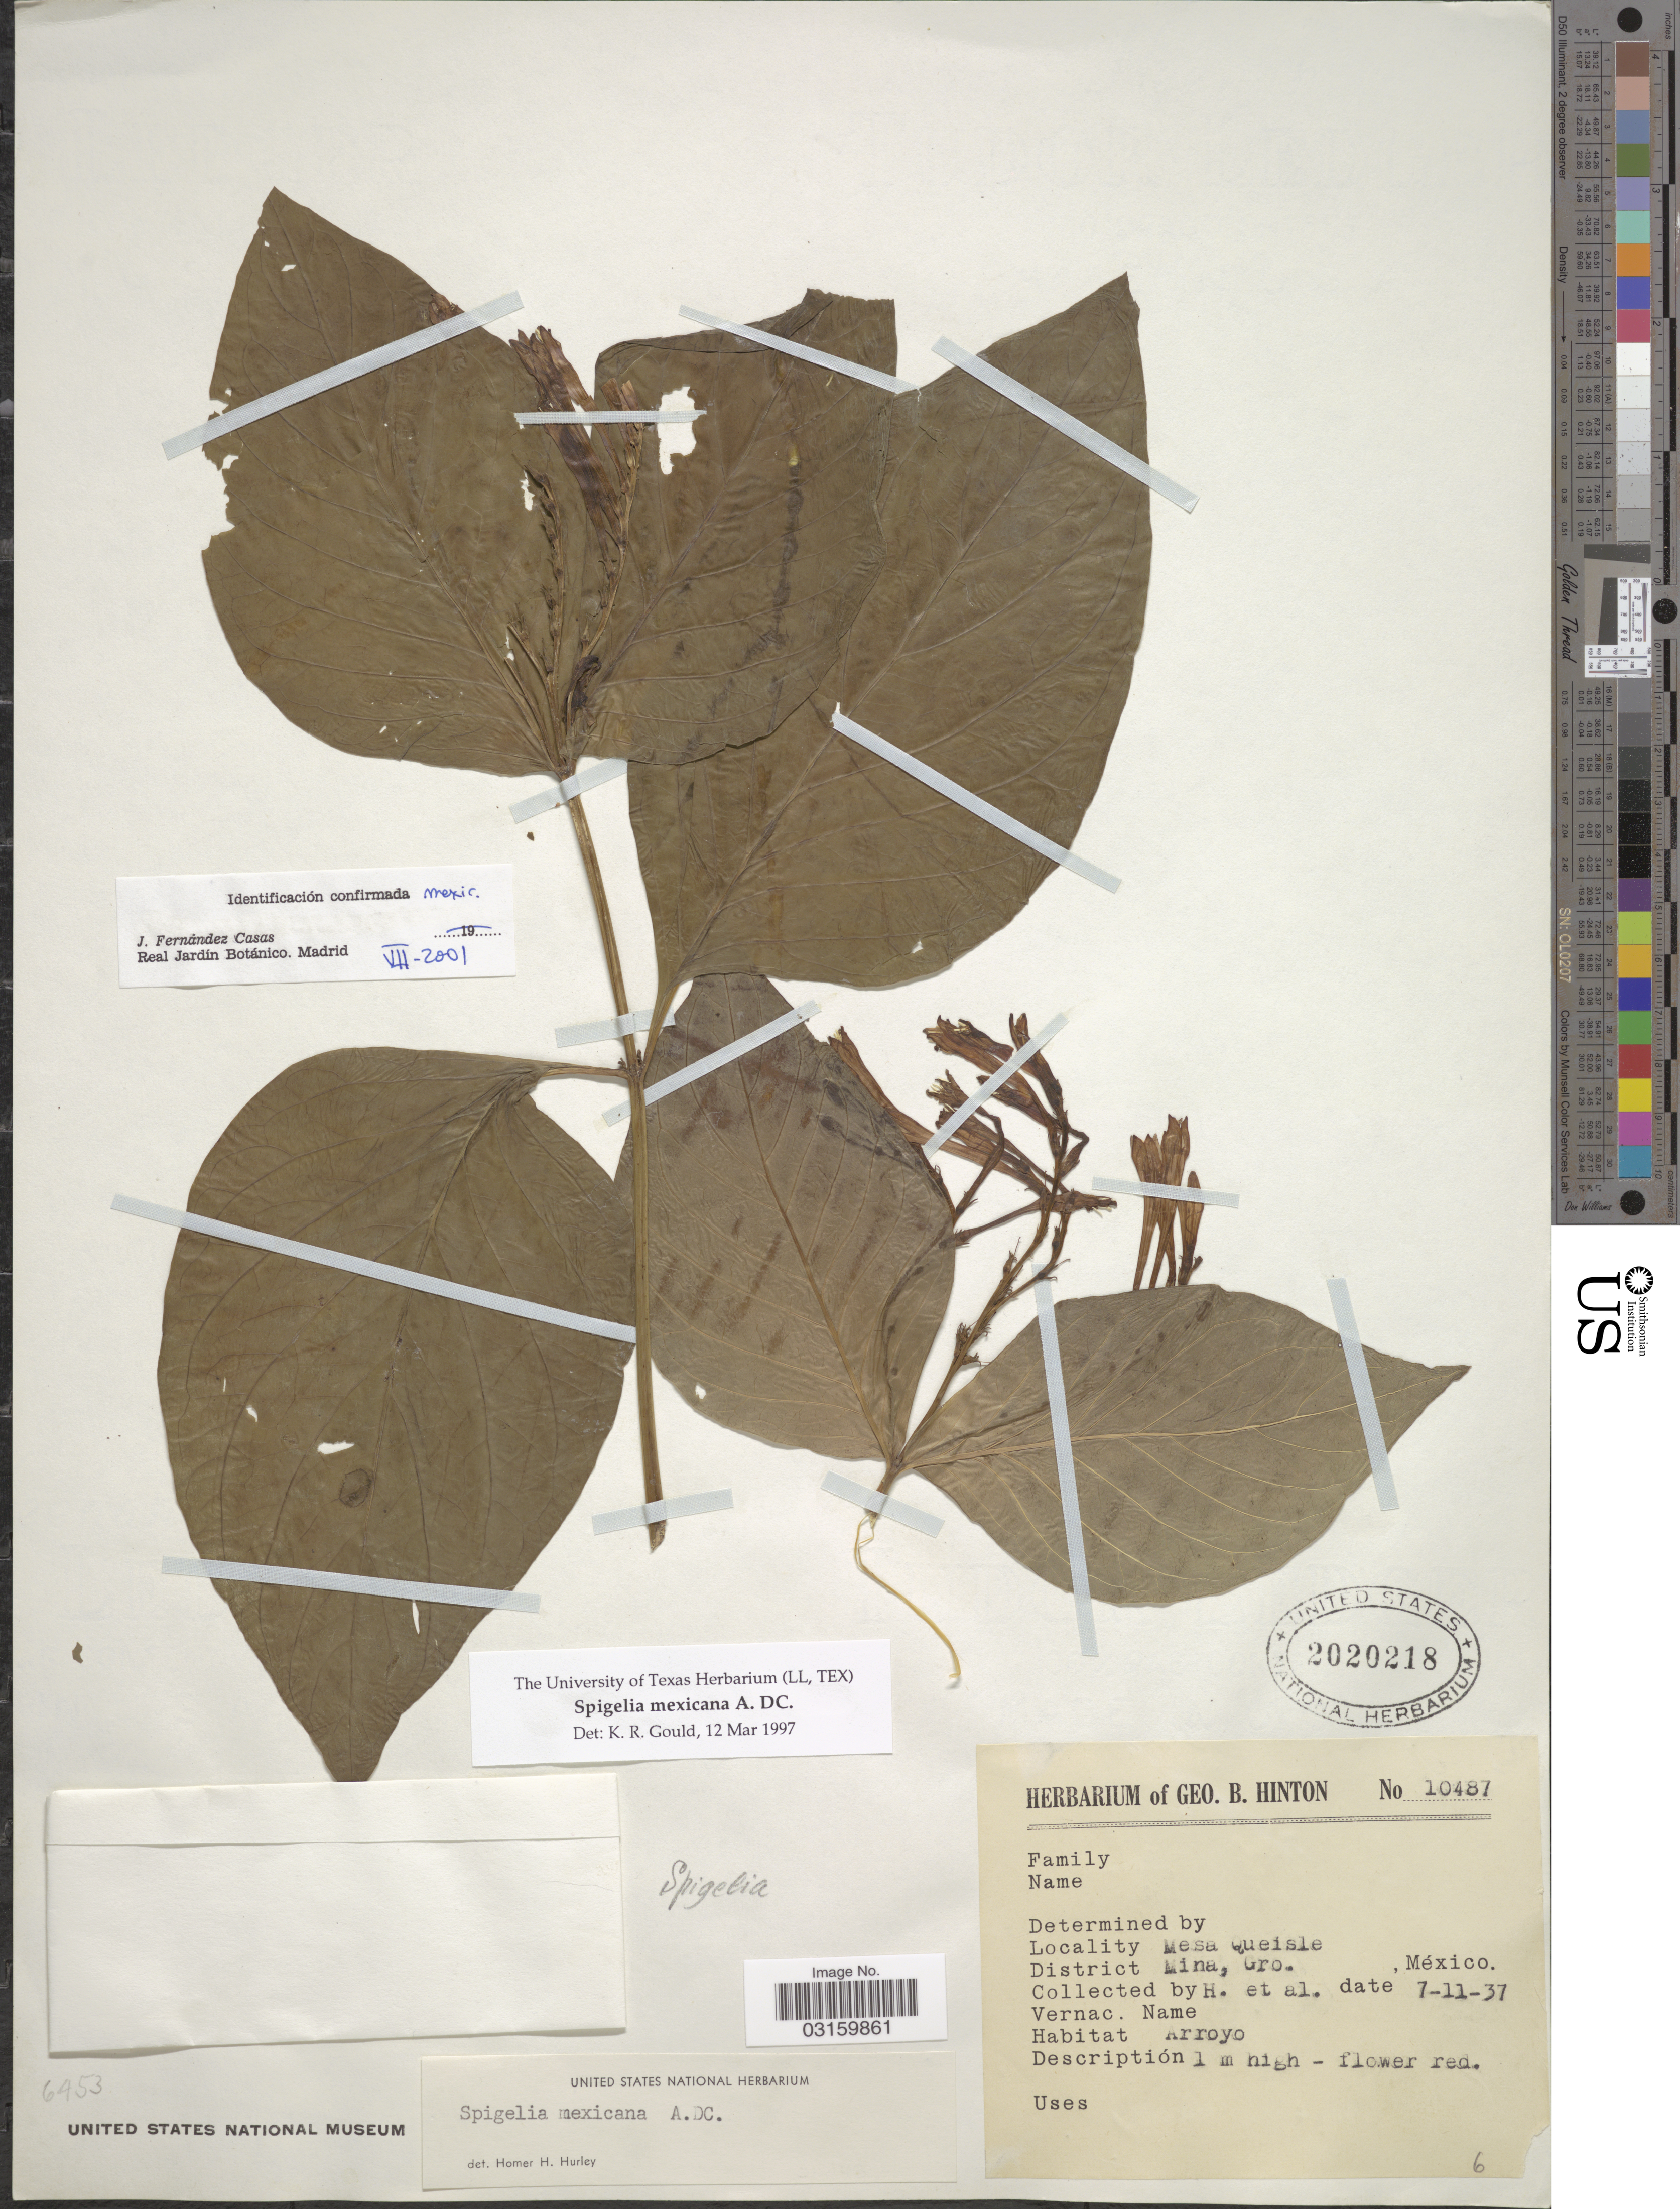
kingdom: Plantae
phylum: Tracheophyta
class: Magnoliopsida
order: Gentianales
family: Loganiaceae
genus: Spigelia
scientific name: Spigelia trispicata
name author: H. Hurley ex K. R. Gould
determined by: Islas-Hernández, Carla Sofia, (MEXU), Instituto de Biologia, UNAM (MEXICO)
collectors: G. B. Hinton & et al.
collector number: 10487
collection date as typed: Transcribed d/m/y: 7/11/37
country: Mexico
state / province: Guerrero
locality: Mesa Queisle, District Mina, Gro.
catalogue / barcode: US 2020218